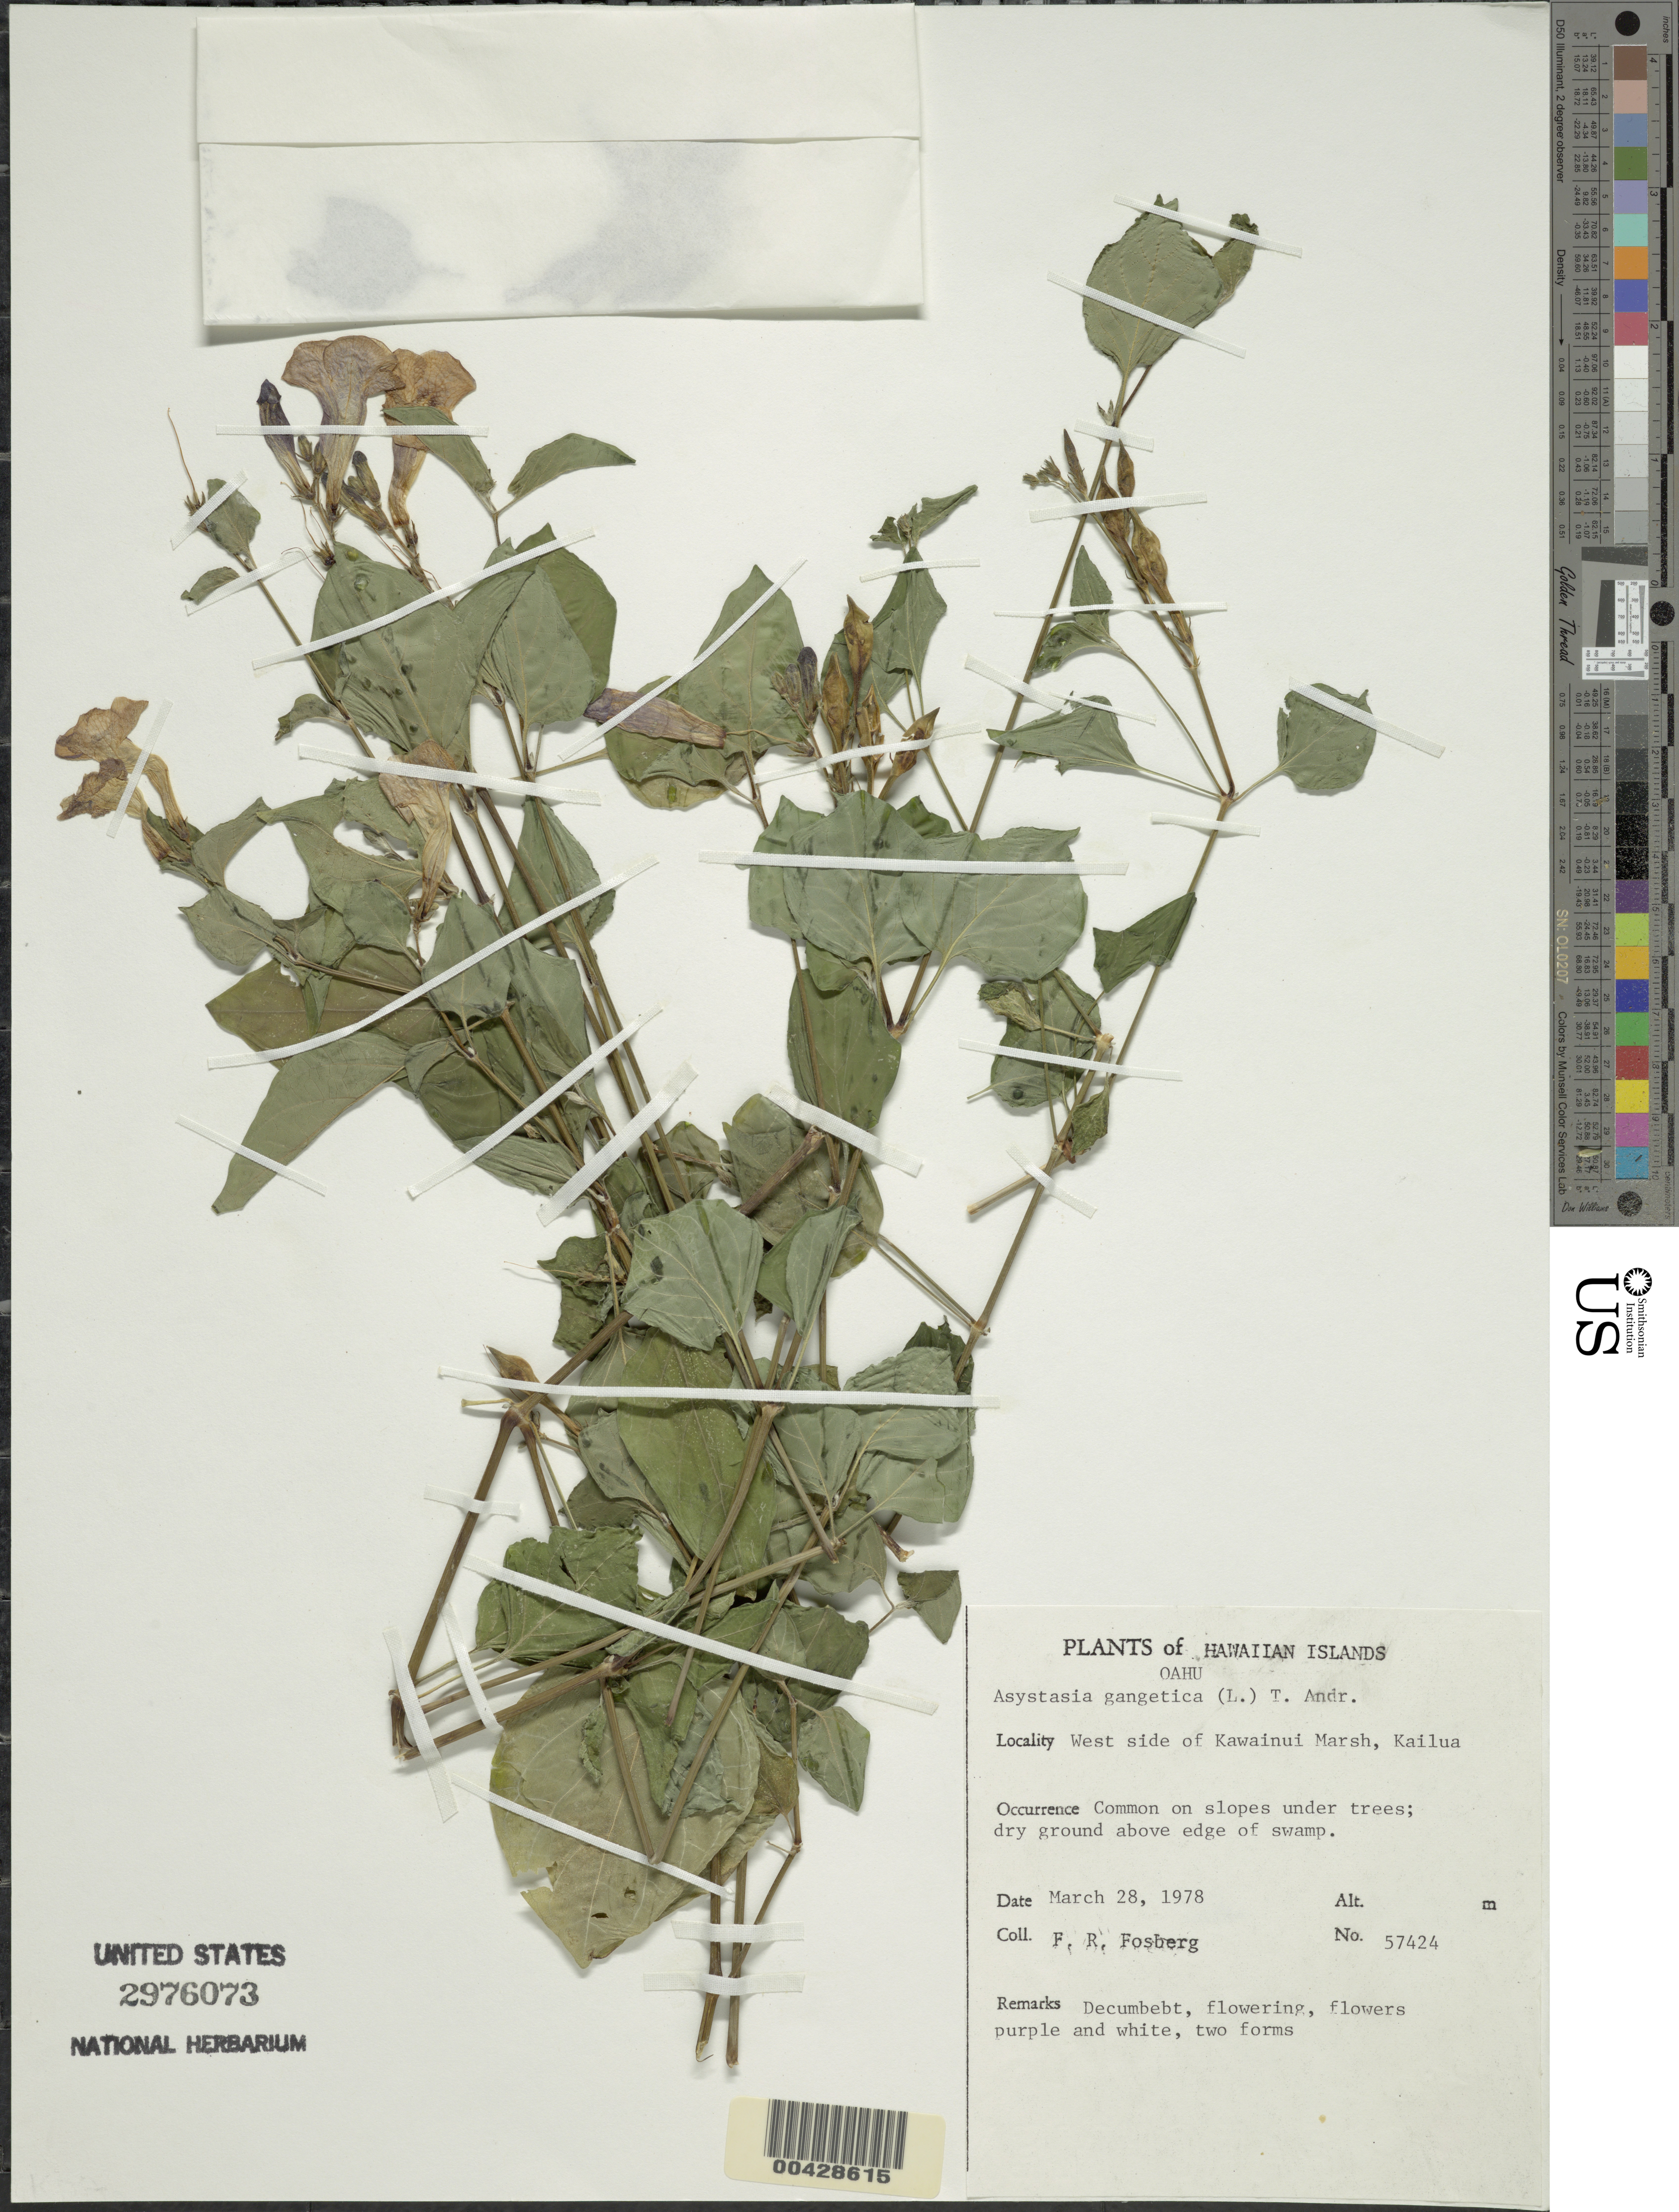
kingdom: Plantae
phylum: Tracheophyta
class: Magnoliopsida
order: Lamiales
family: Acanthaceae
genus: Asystasia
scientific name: Asystasia gangetica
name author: (L.) T. Anderson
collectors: F. R. Fosberg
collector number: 57424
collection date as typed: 28 Mar 1978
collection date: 1978-03-28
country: United States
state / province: Hawaii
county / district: Honolulu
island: Oahu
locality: West side of Kawainui Marsh, Kailua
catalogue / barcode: US 2976073